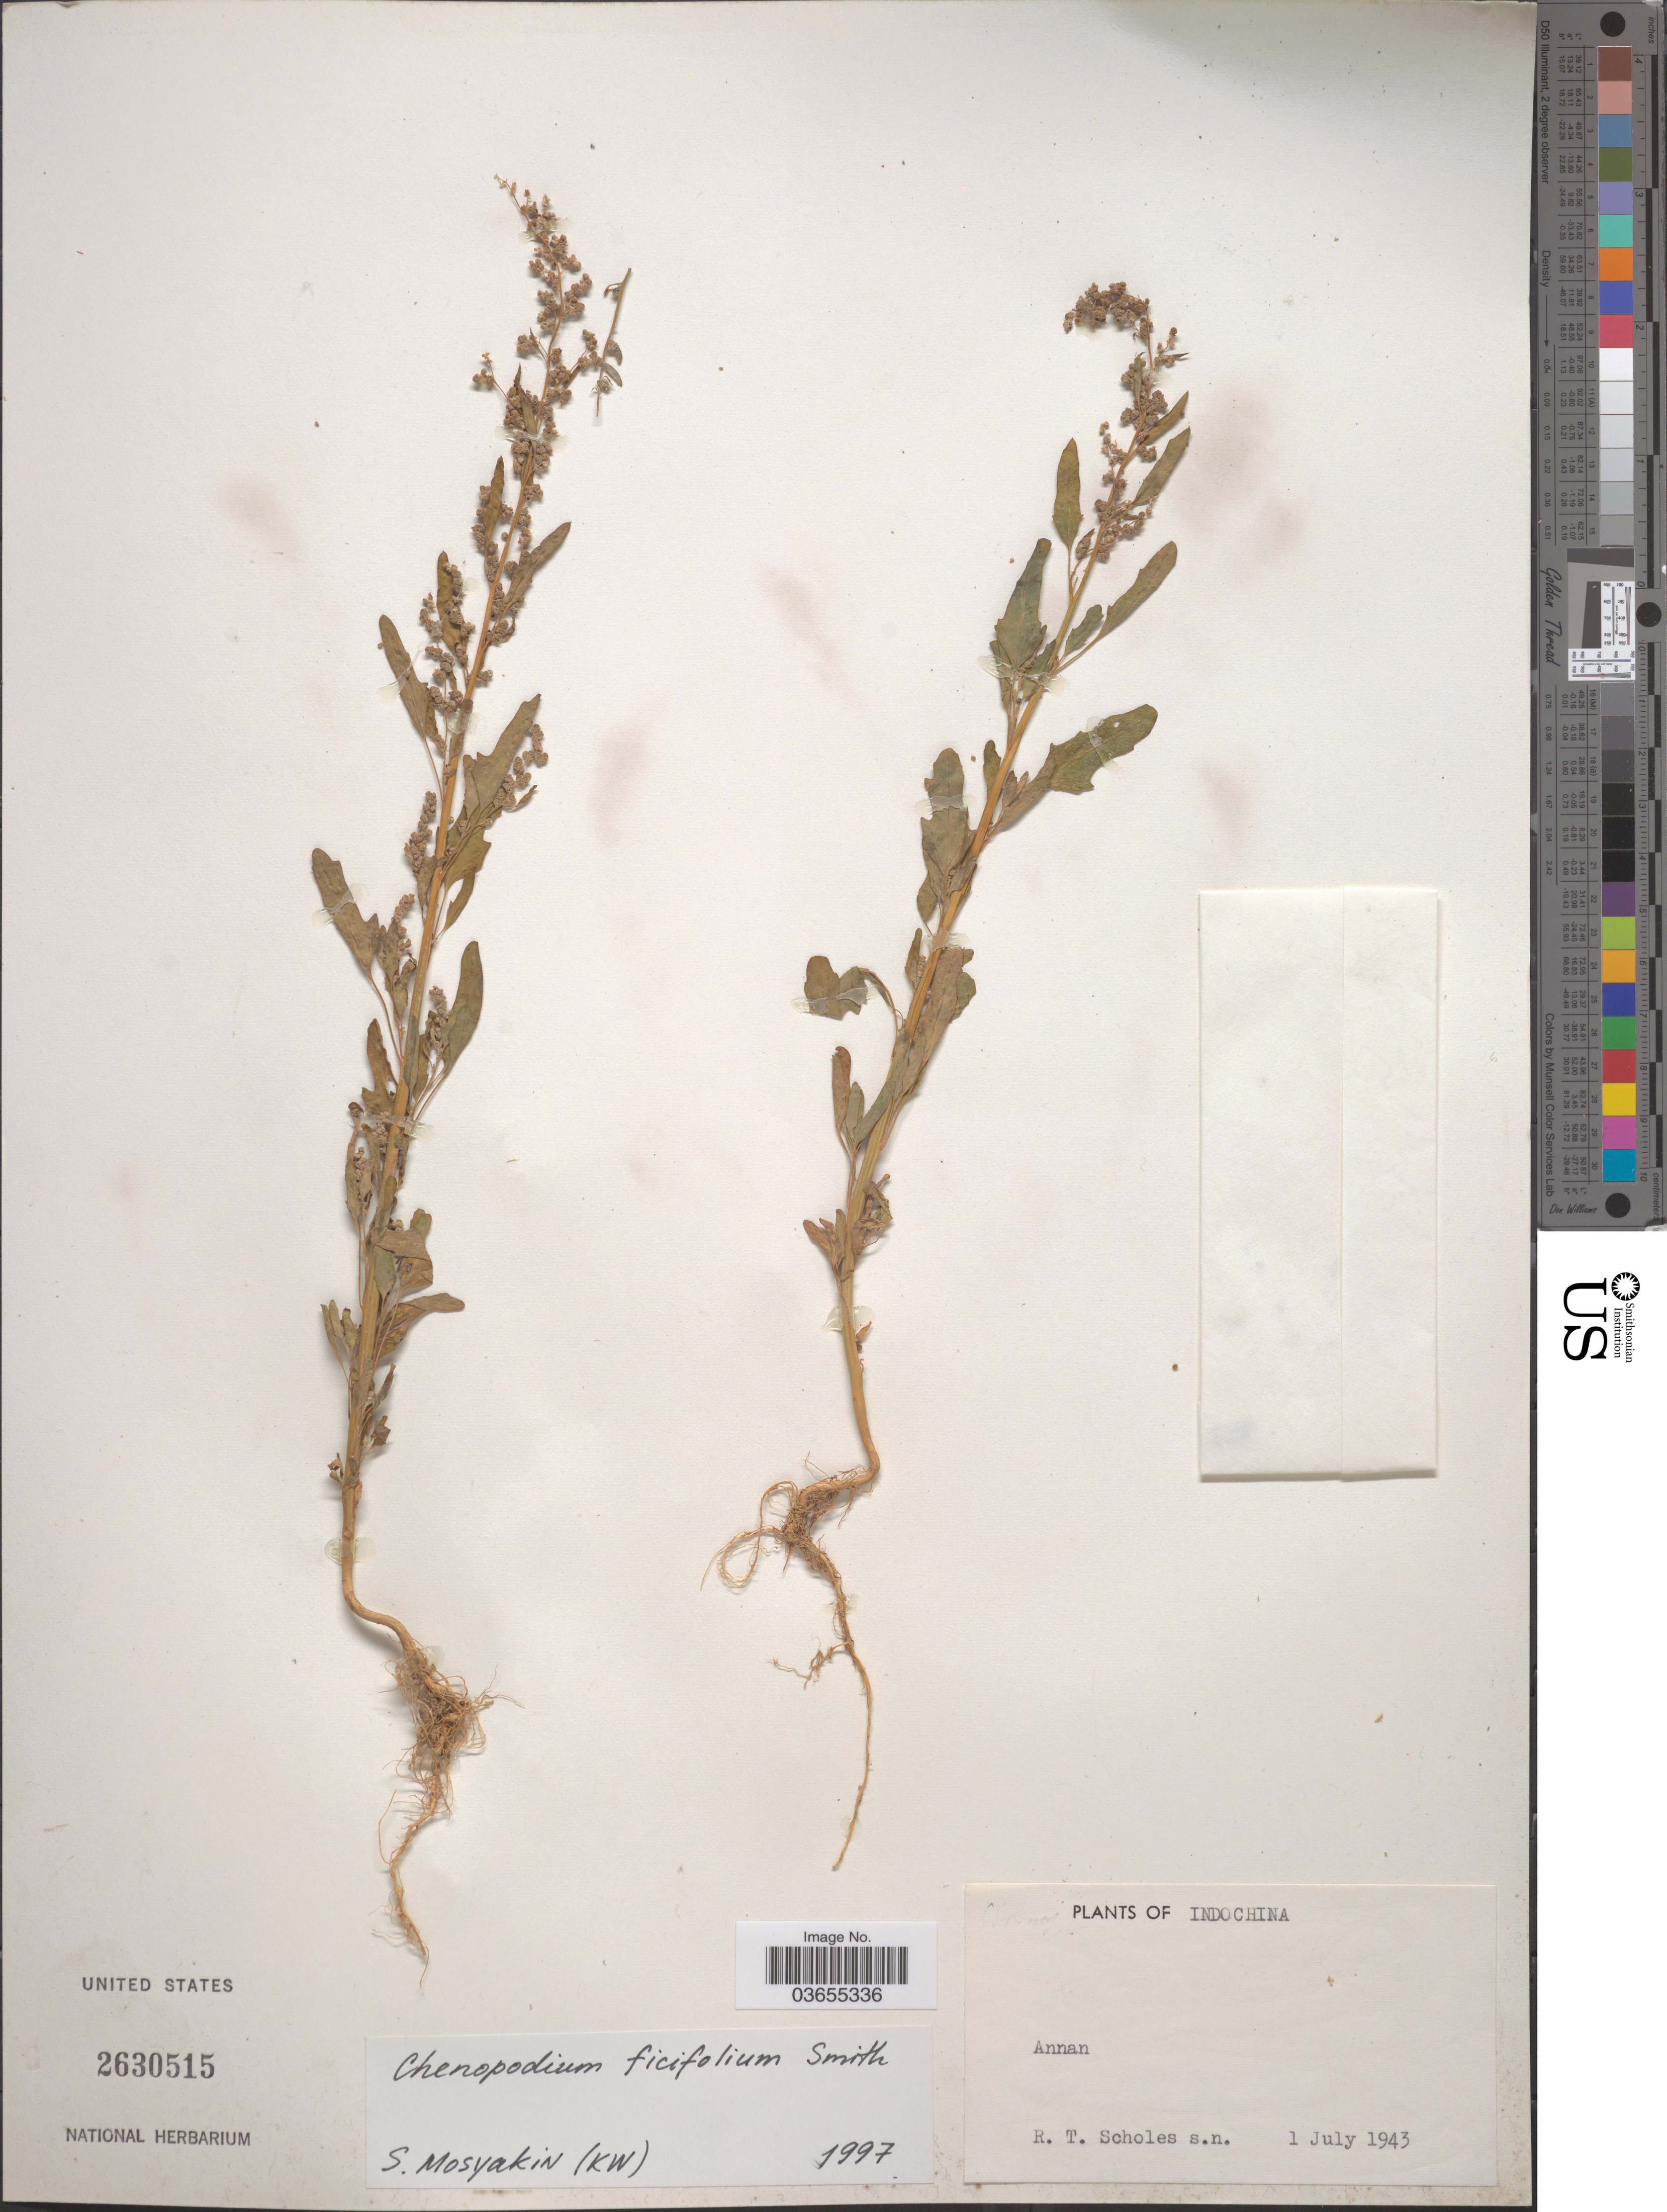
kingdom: Plantae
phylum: Tracheophyta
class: Magnoliopsida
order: Caryophyllales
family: Amaranthaceae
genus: Chenopodium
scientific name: Chenopodium ficifolium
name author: Sm.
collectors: R. Scholes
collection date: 1943-07-01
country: Vietnam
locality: Indochina. Annan.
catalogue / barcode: US 2630515